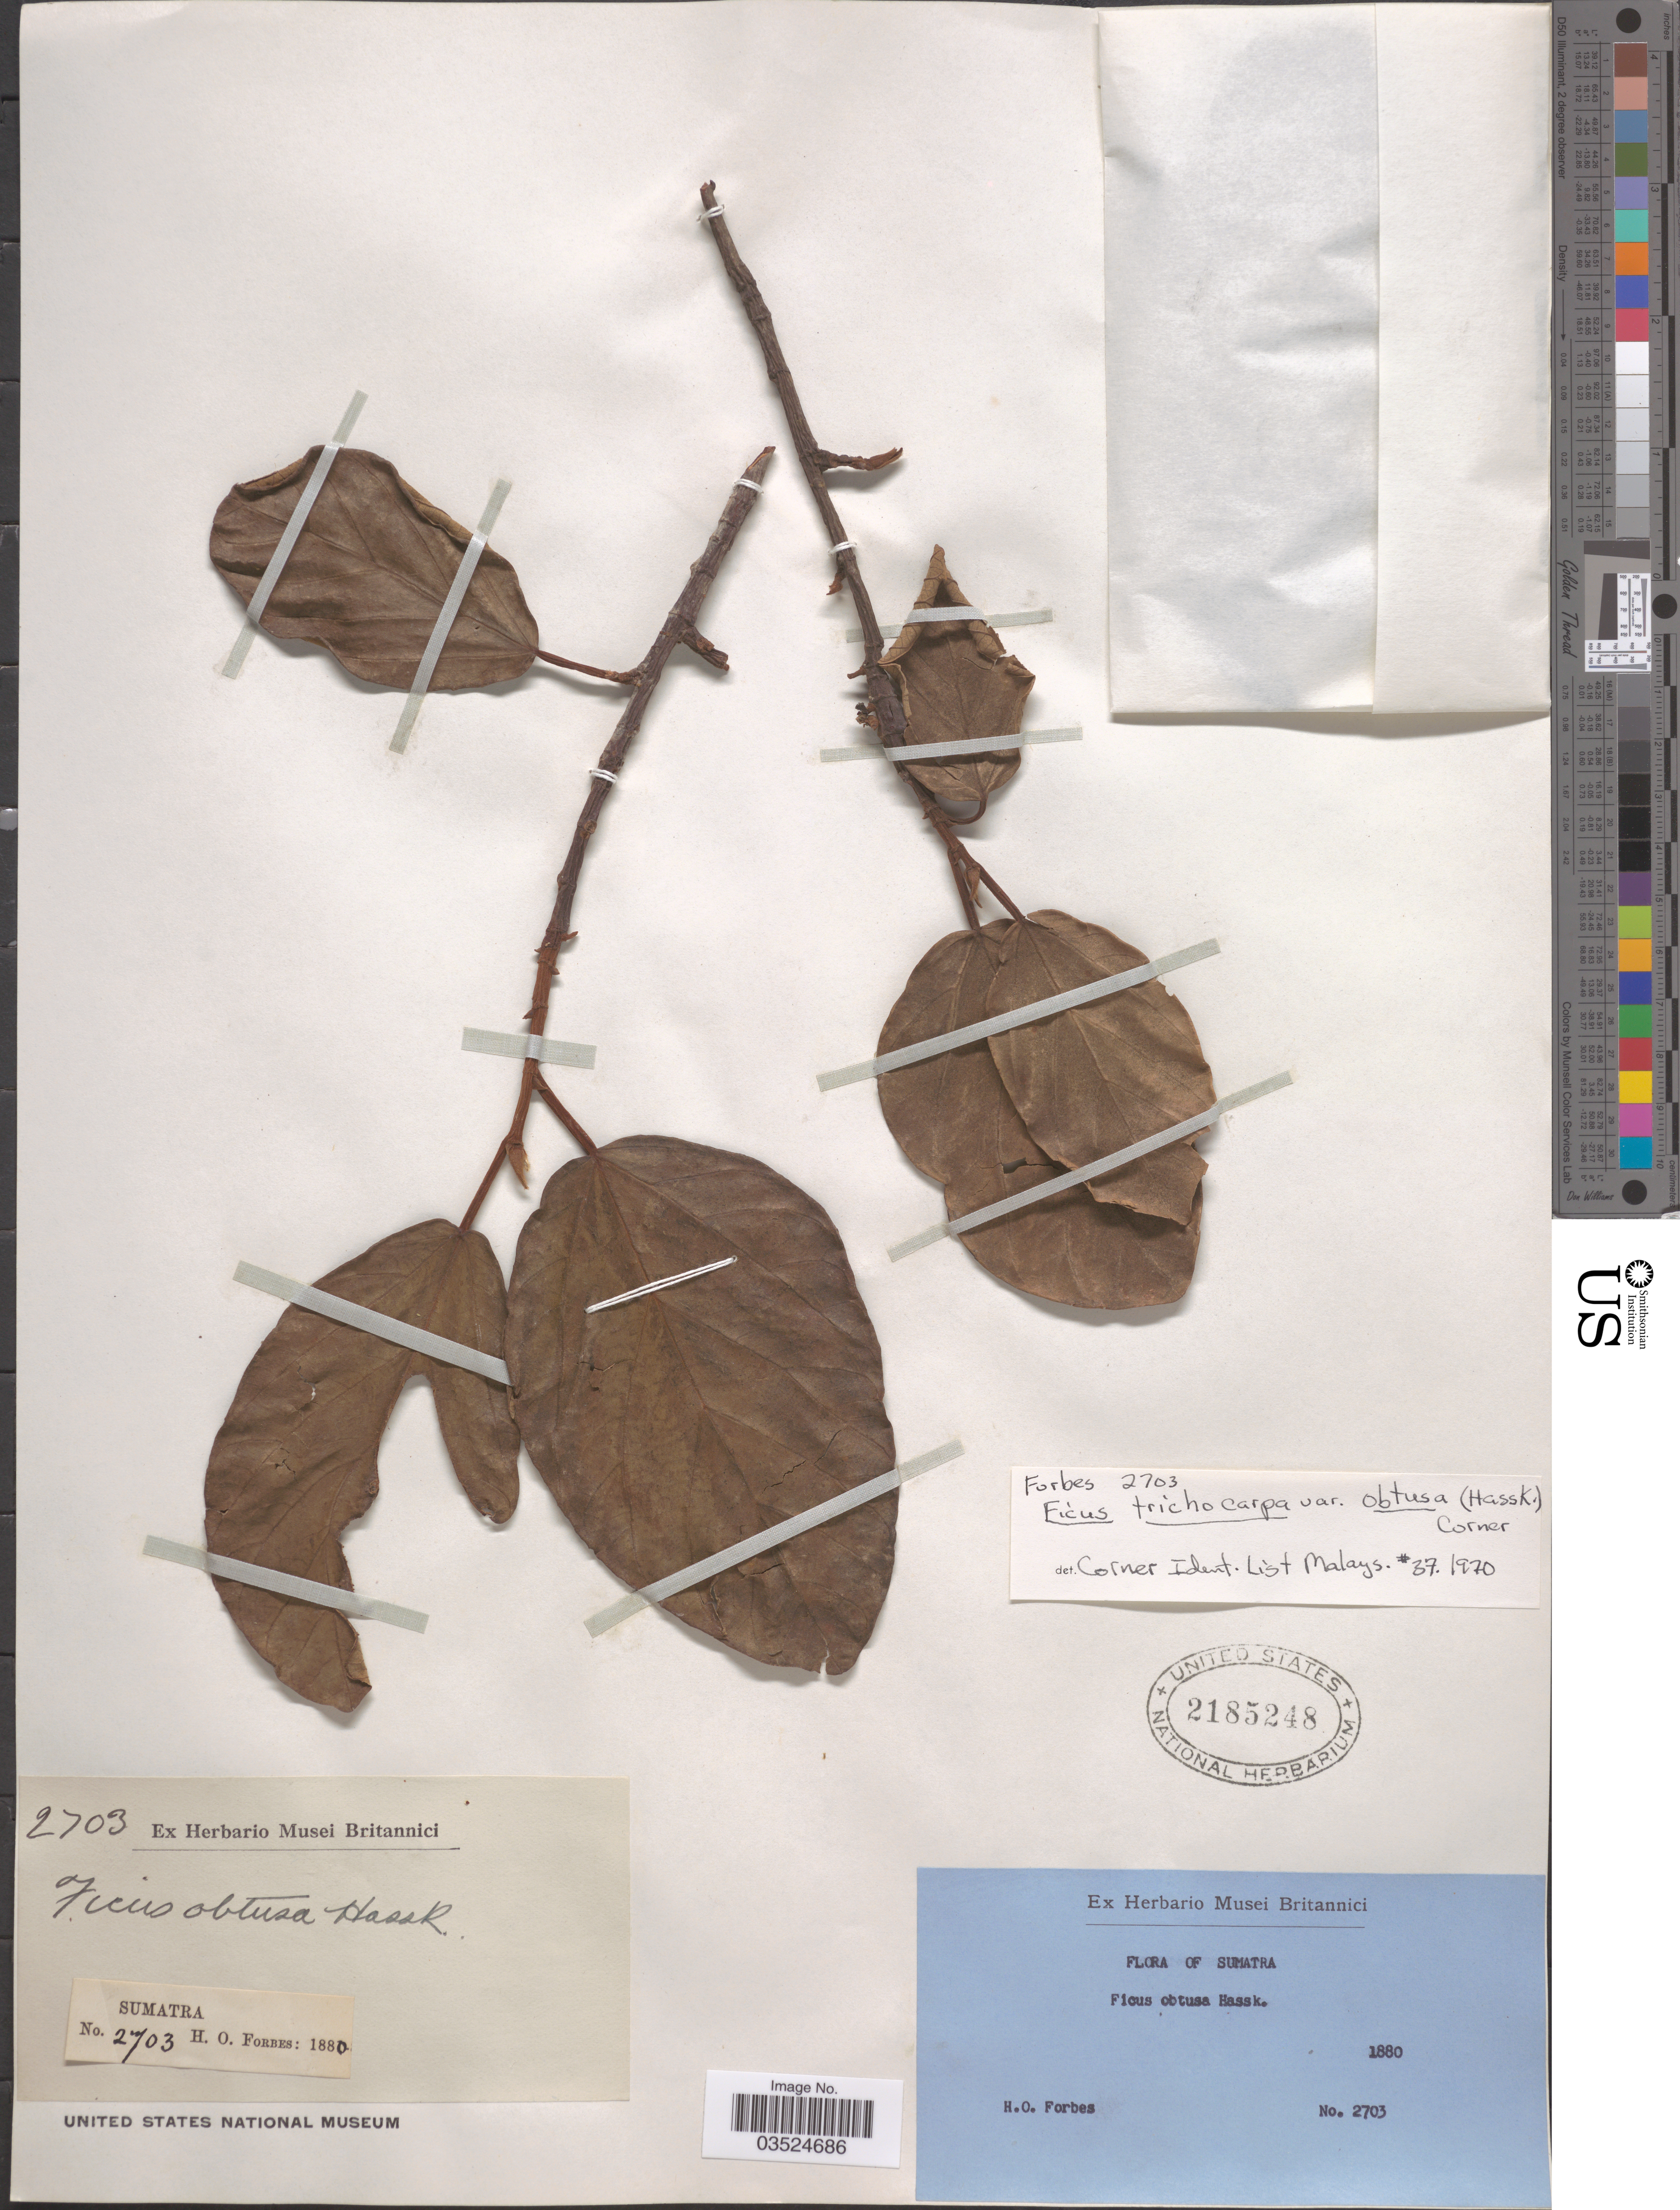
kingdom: Plantae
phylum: Tracheophyta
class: Magnoliopsida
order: Rosales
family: Moraceae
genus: Ficus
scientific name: Ficus trichocarpa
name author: Blume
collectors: H. O. Forbes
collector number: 2703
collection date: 1880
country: Indonesia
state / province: Sumatra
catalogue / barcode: US 2185248